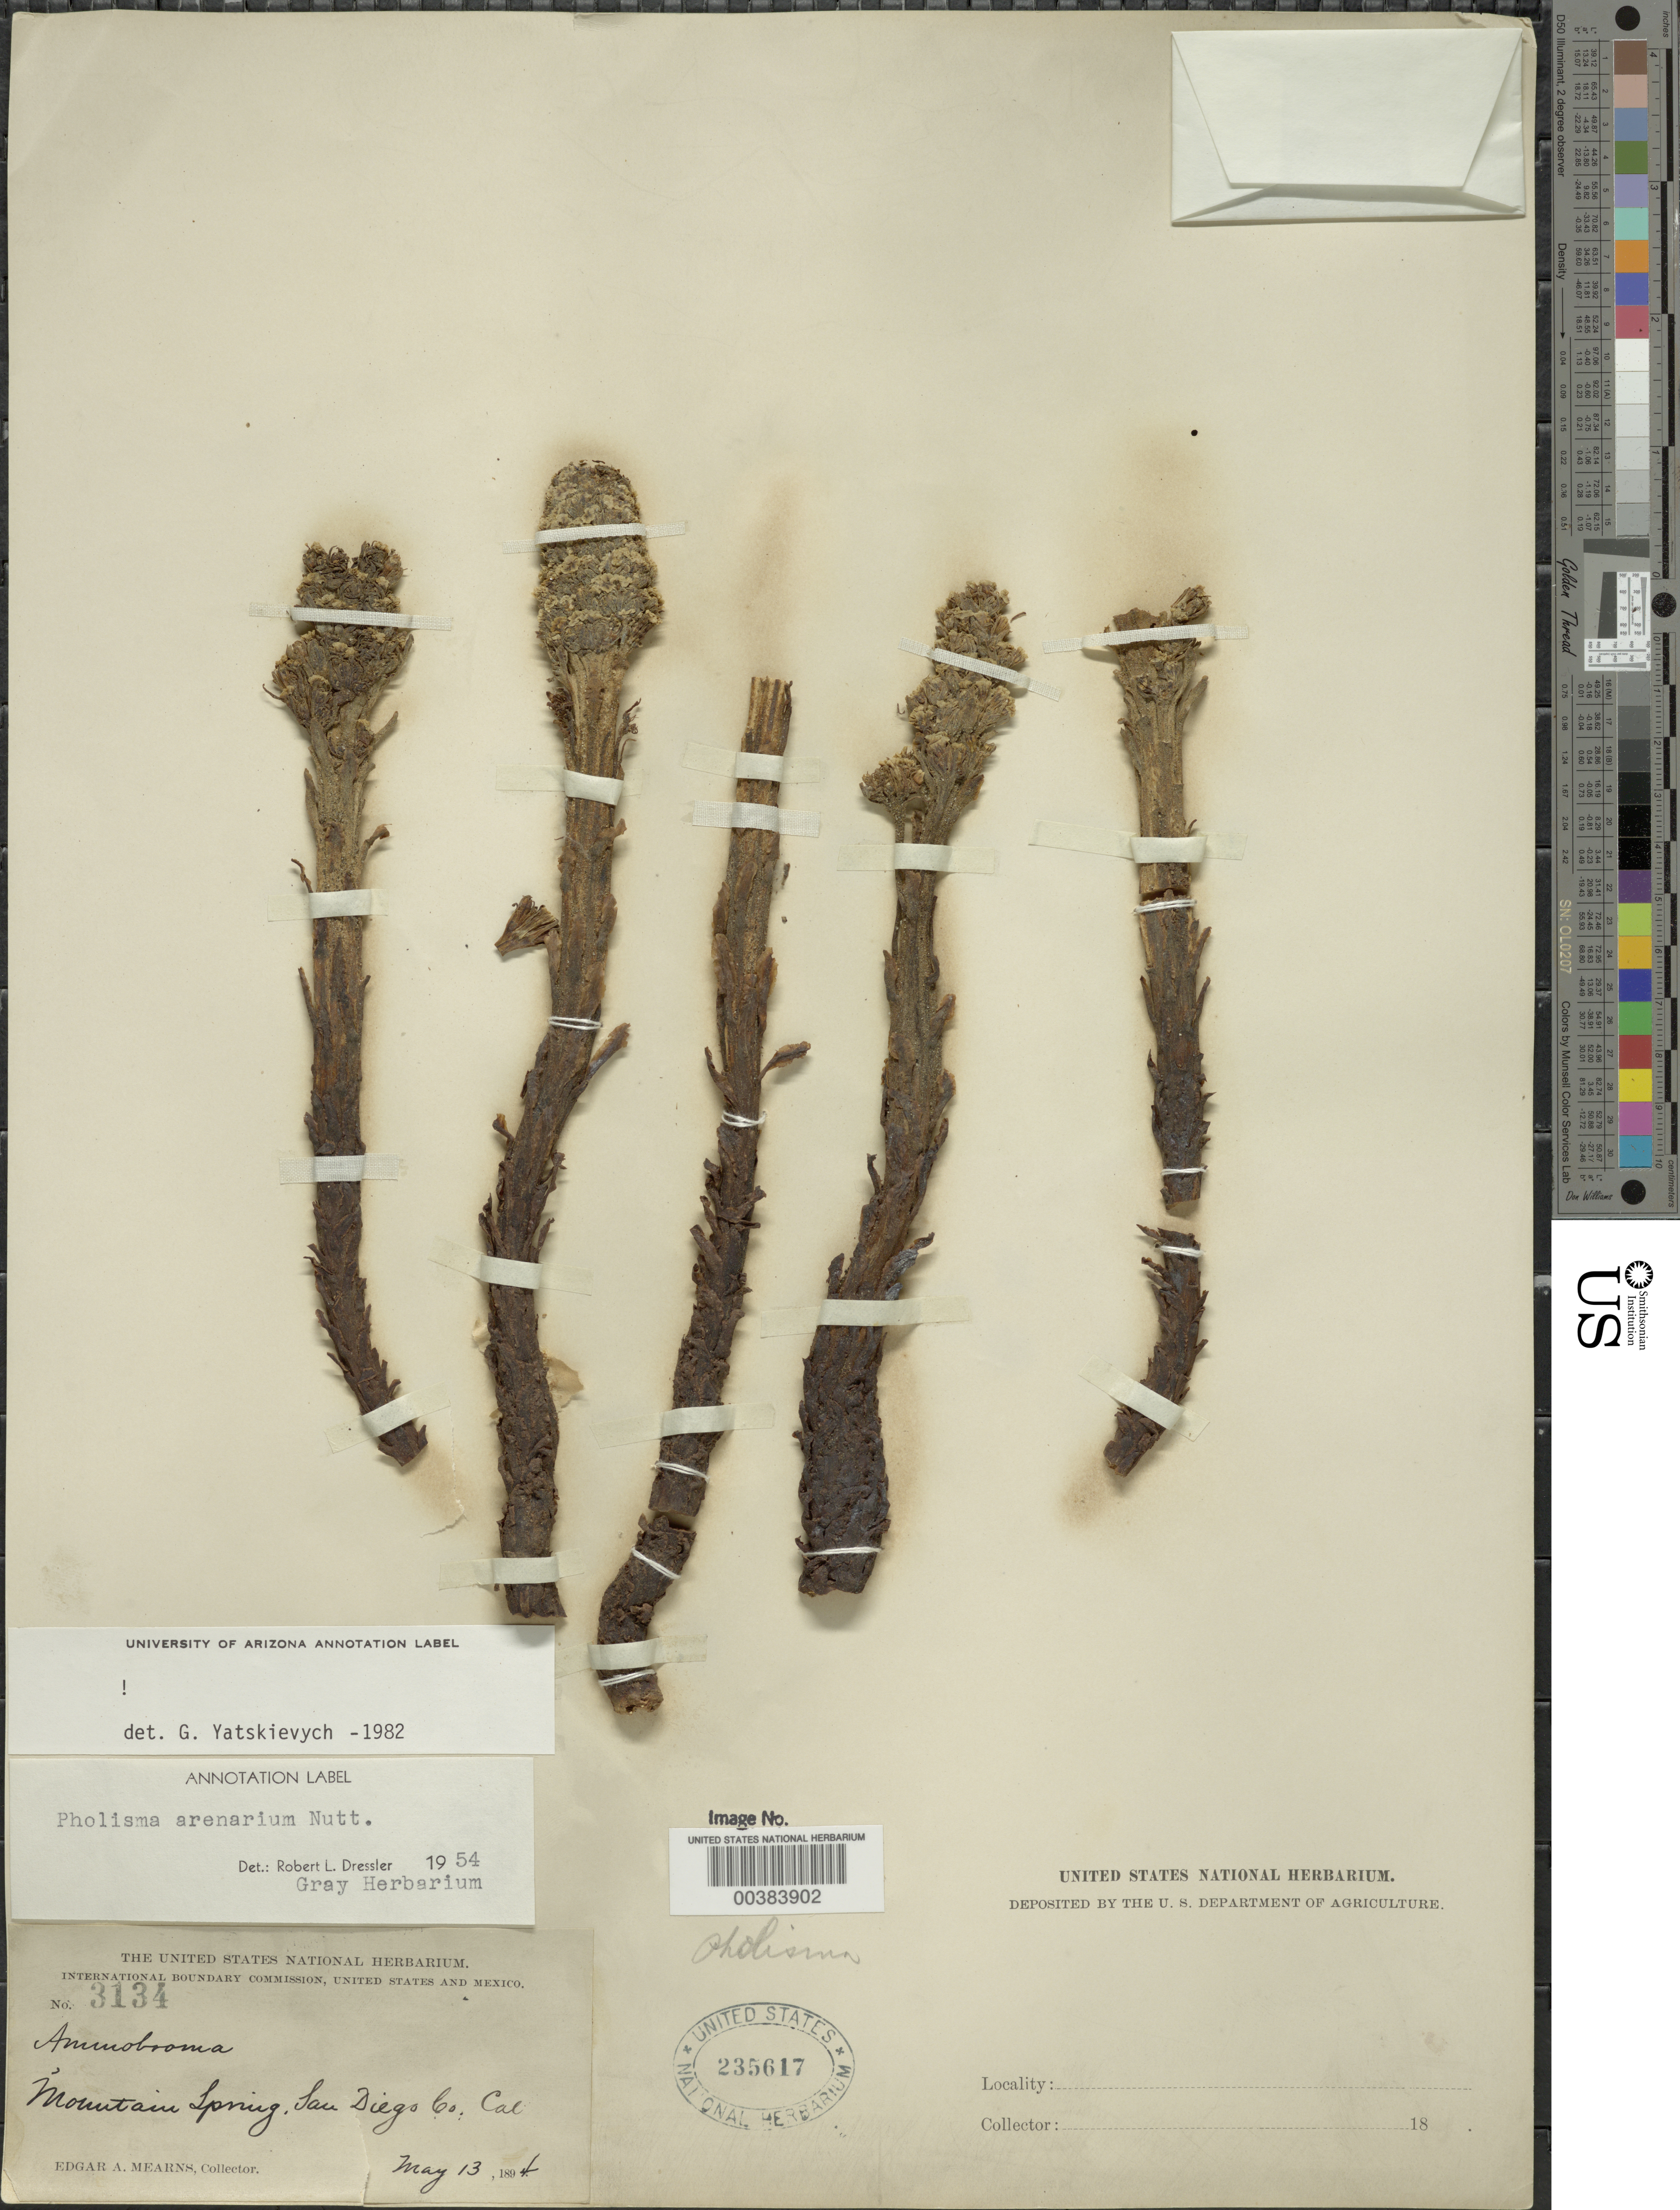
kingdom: Plantae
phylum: Tracheophyta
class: Magnoliopsida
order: Boraginales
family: Lennoaceae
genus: Pholisma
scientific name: Pholisma arenarium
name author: Nutt. ex Hook.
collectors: E. A. Mearns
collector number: Inter. Bound. Commis. 3134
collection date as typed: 13 May 1894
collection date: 1894-05-13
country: United States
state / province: California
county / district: San Diego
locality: Mountain spring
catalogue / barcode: US 235617